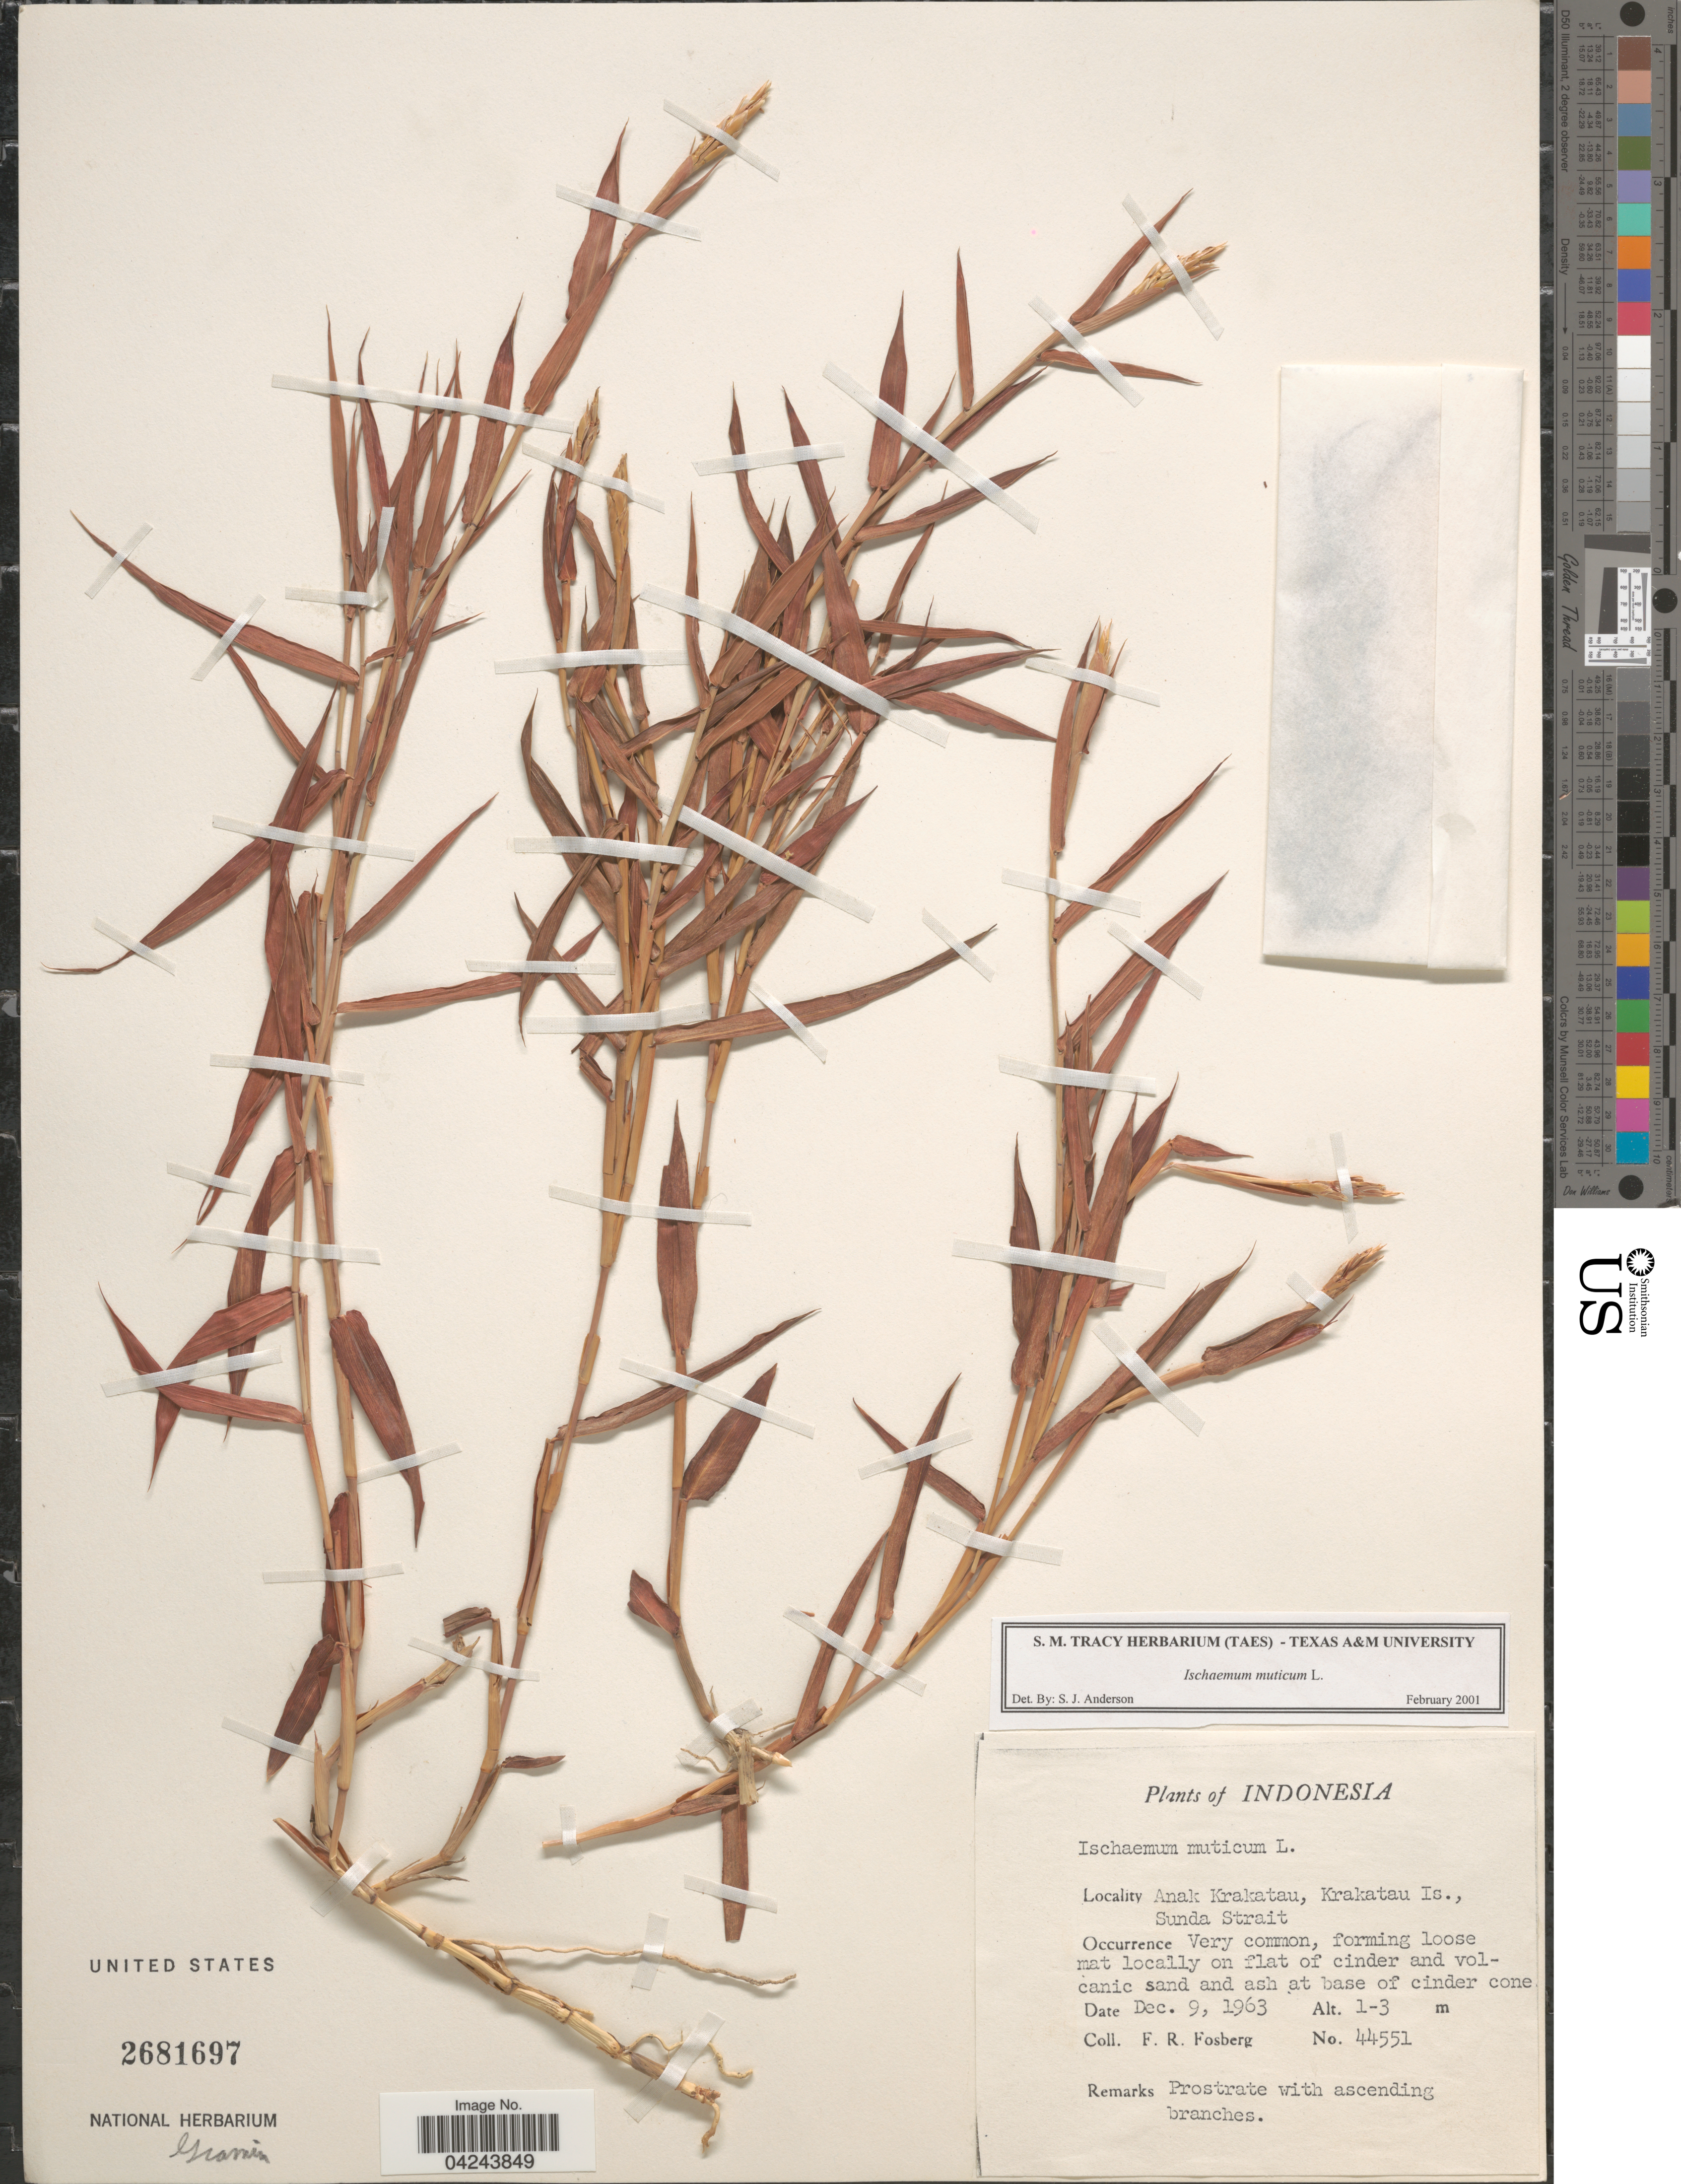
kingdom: Plantae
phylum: Tracheophyta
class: Liliopsida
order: Poales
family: Poaceae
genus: Ischaemum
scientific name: Ischaemum muticum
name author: L.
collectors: F. R. Fosberg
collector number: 44551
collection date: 1963-12-09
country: Indonesia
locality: Anak Krakatau, Krakatau Is., Sunda Strait.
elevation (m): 1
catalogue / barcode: US 2681697